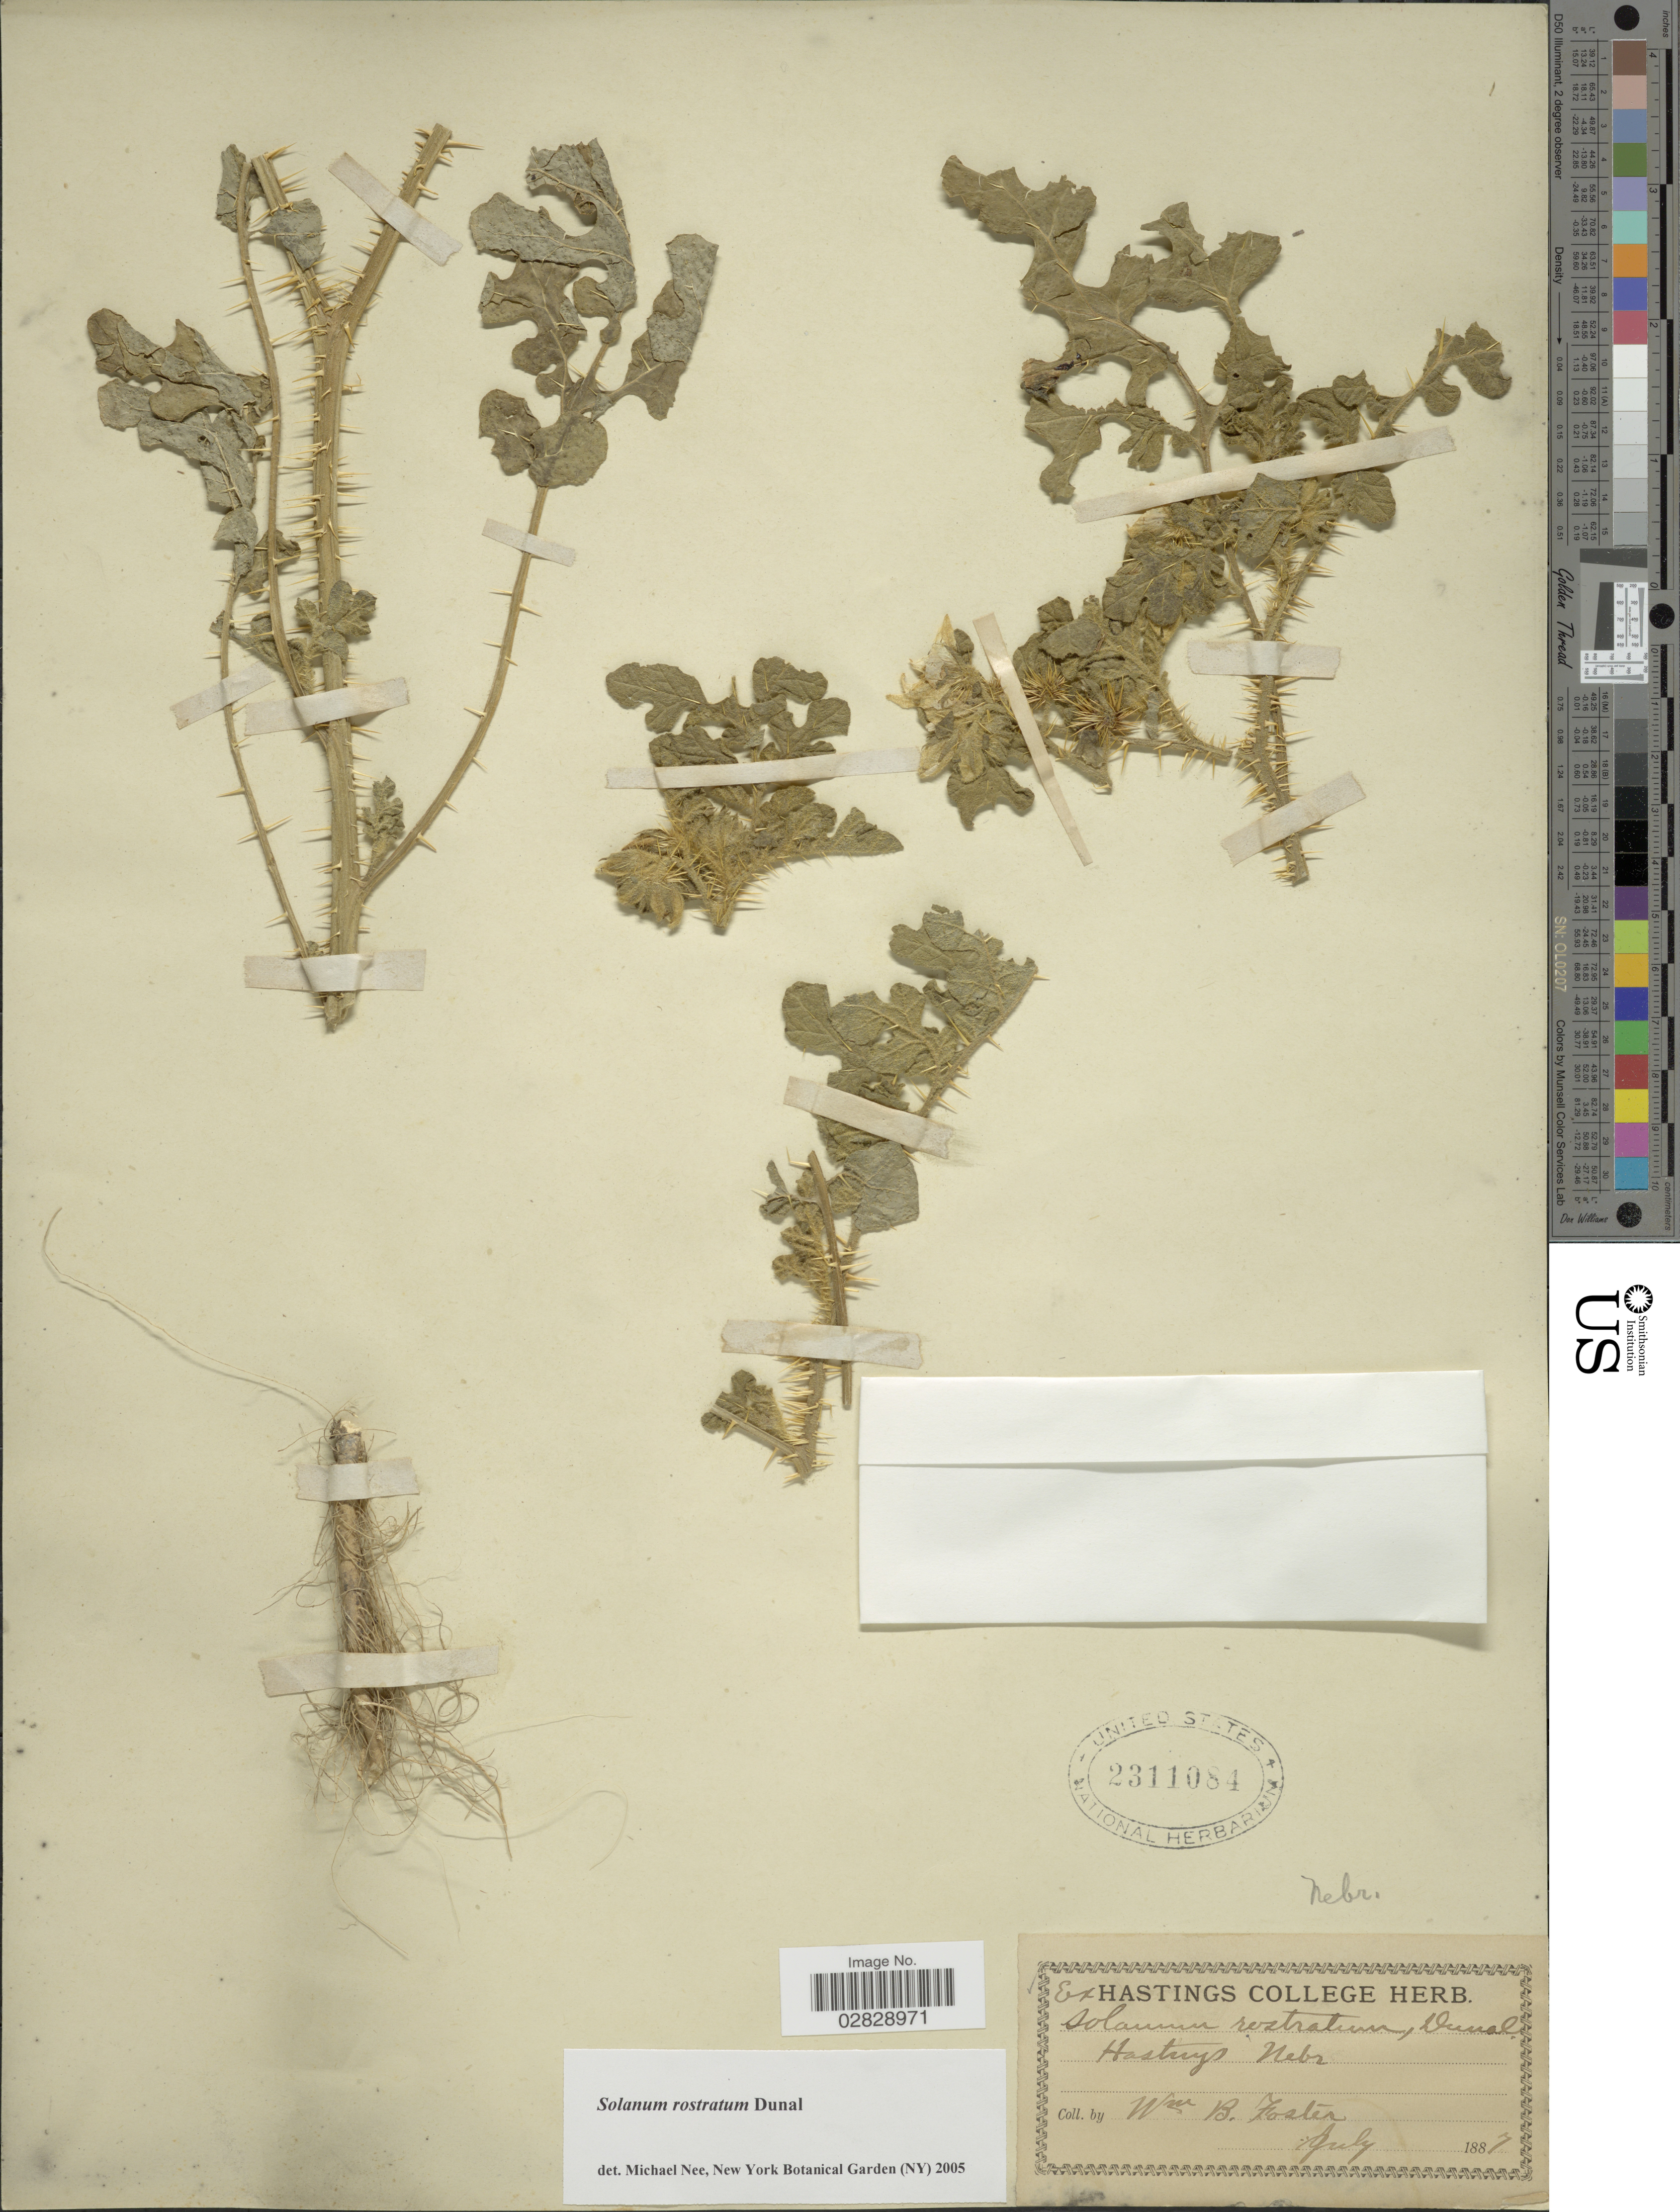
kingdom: Plantae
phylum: Tracheophyta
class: Magnoliopsida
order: Solanales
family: Solanaceae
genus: Solanum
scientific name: Solanum rostratum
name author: Dunal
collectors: W. Foster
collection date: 1887-07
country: United States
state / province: Nebraska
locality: Hastings.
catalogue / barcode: US 2311084